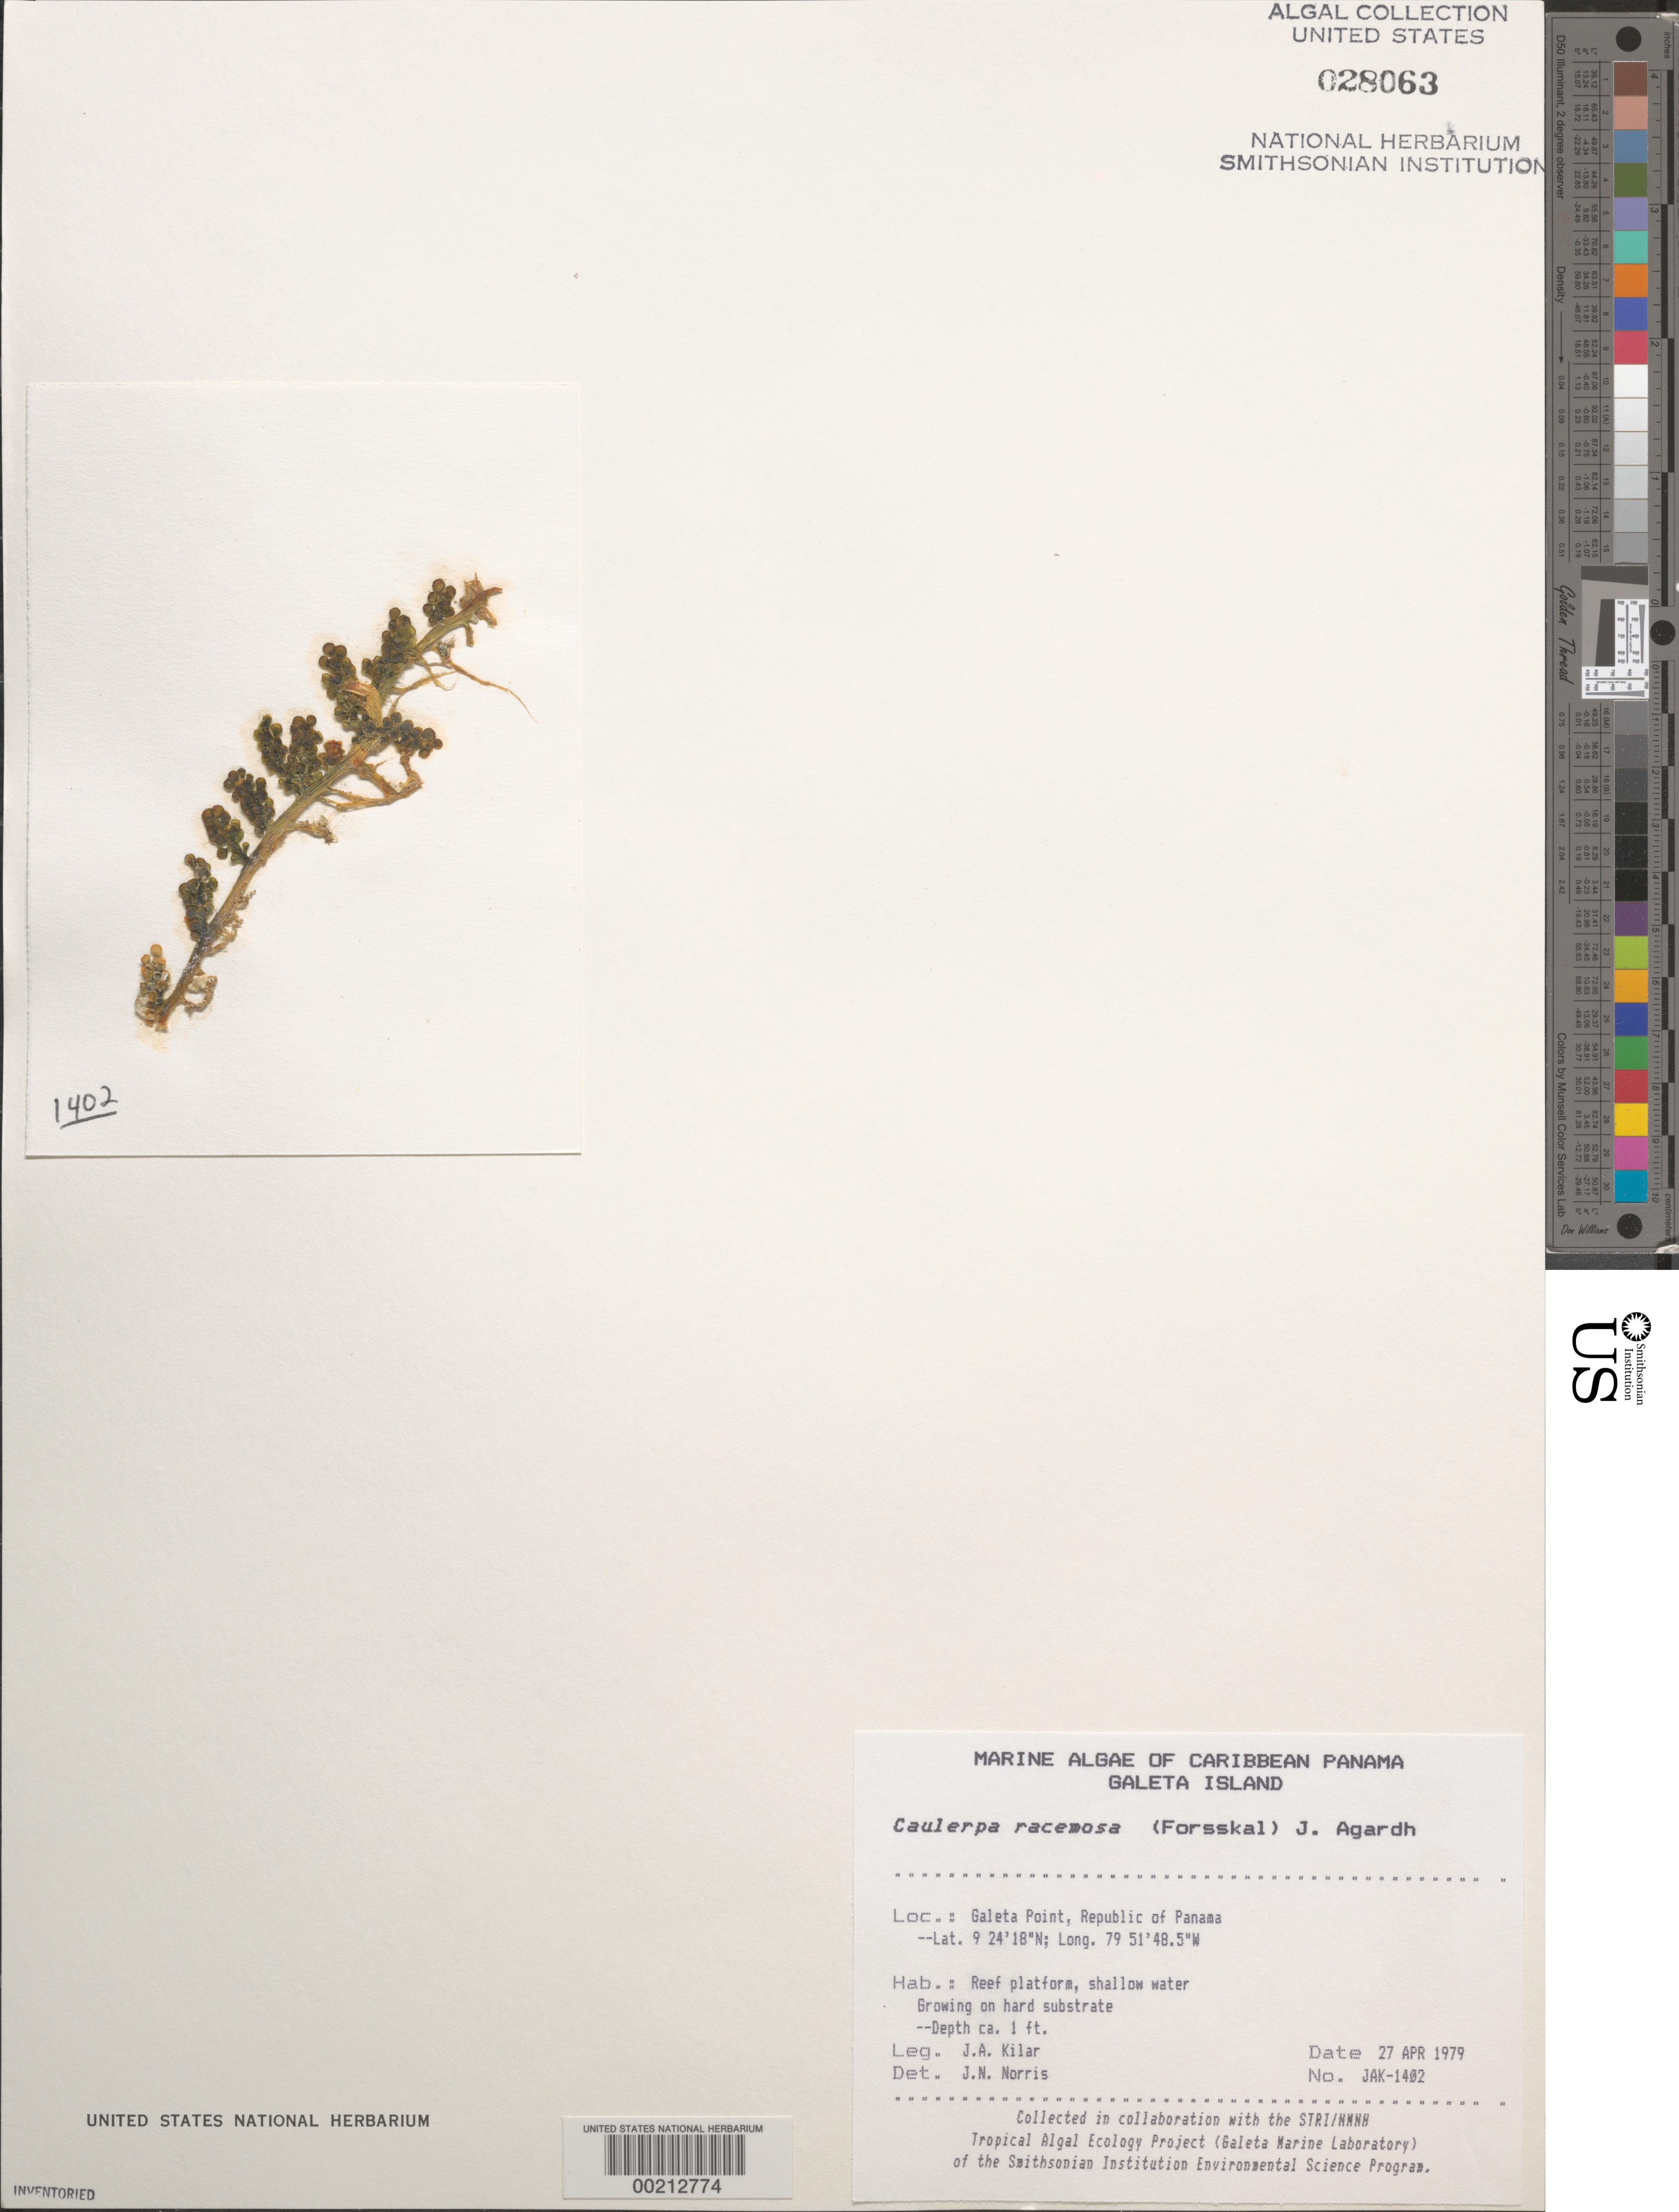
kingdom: Plantae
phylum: Chlorophyta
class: Ulvophyceae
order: Bryopsidales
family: Caulerpaceae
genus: Caulerpa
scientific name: Caulerpa racemosa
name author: (Forssk.) J. Agardh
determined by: Norris, James N.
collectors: J. A. Kilar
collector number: JAK-1402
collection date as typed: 27 Apr 1979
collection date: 1979-04-27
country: Panama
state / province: Colón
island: Galeta Island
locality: Galeta Point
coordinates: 9 24' 18" N, 79 51' 48.5" W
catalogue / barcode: US 28063